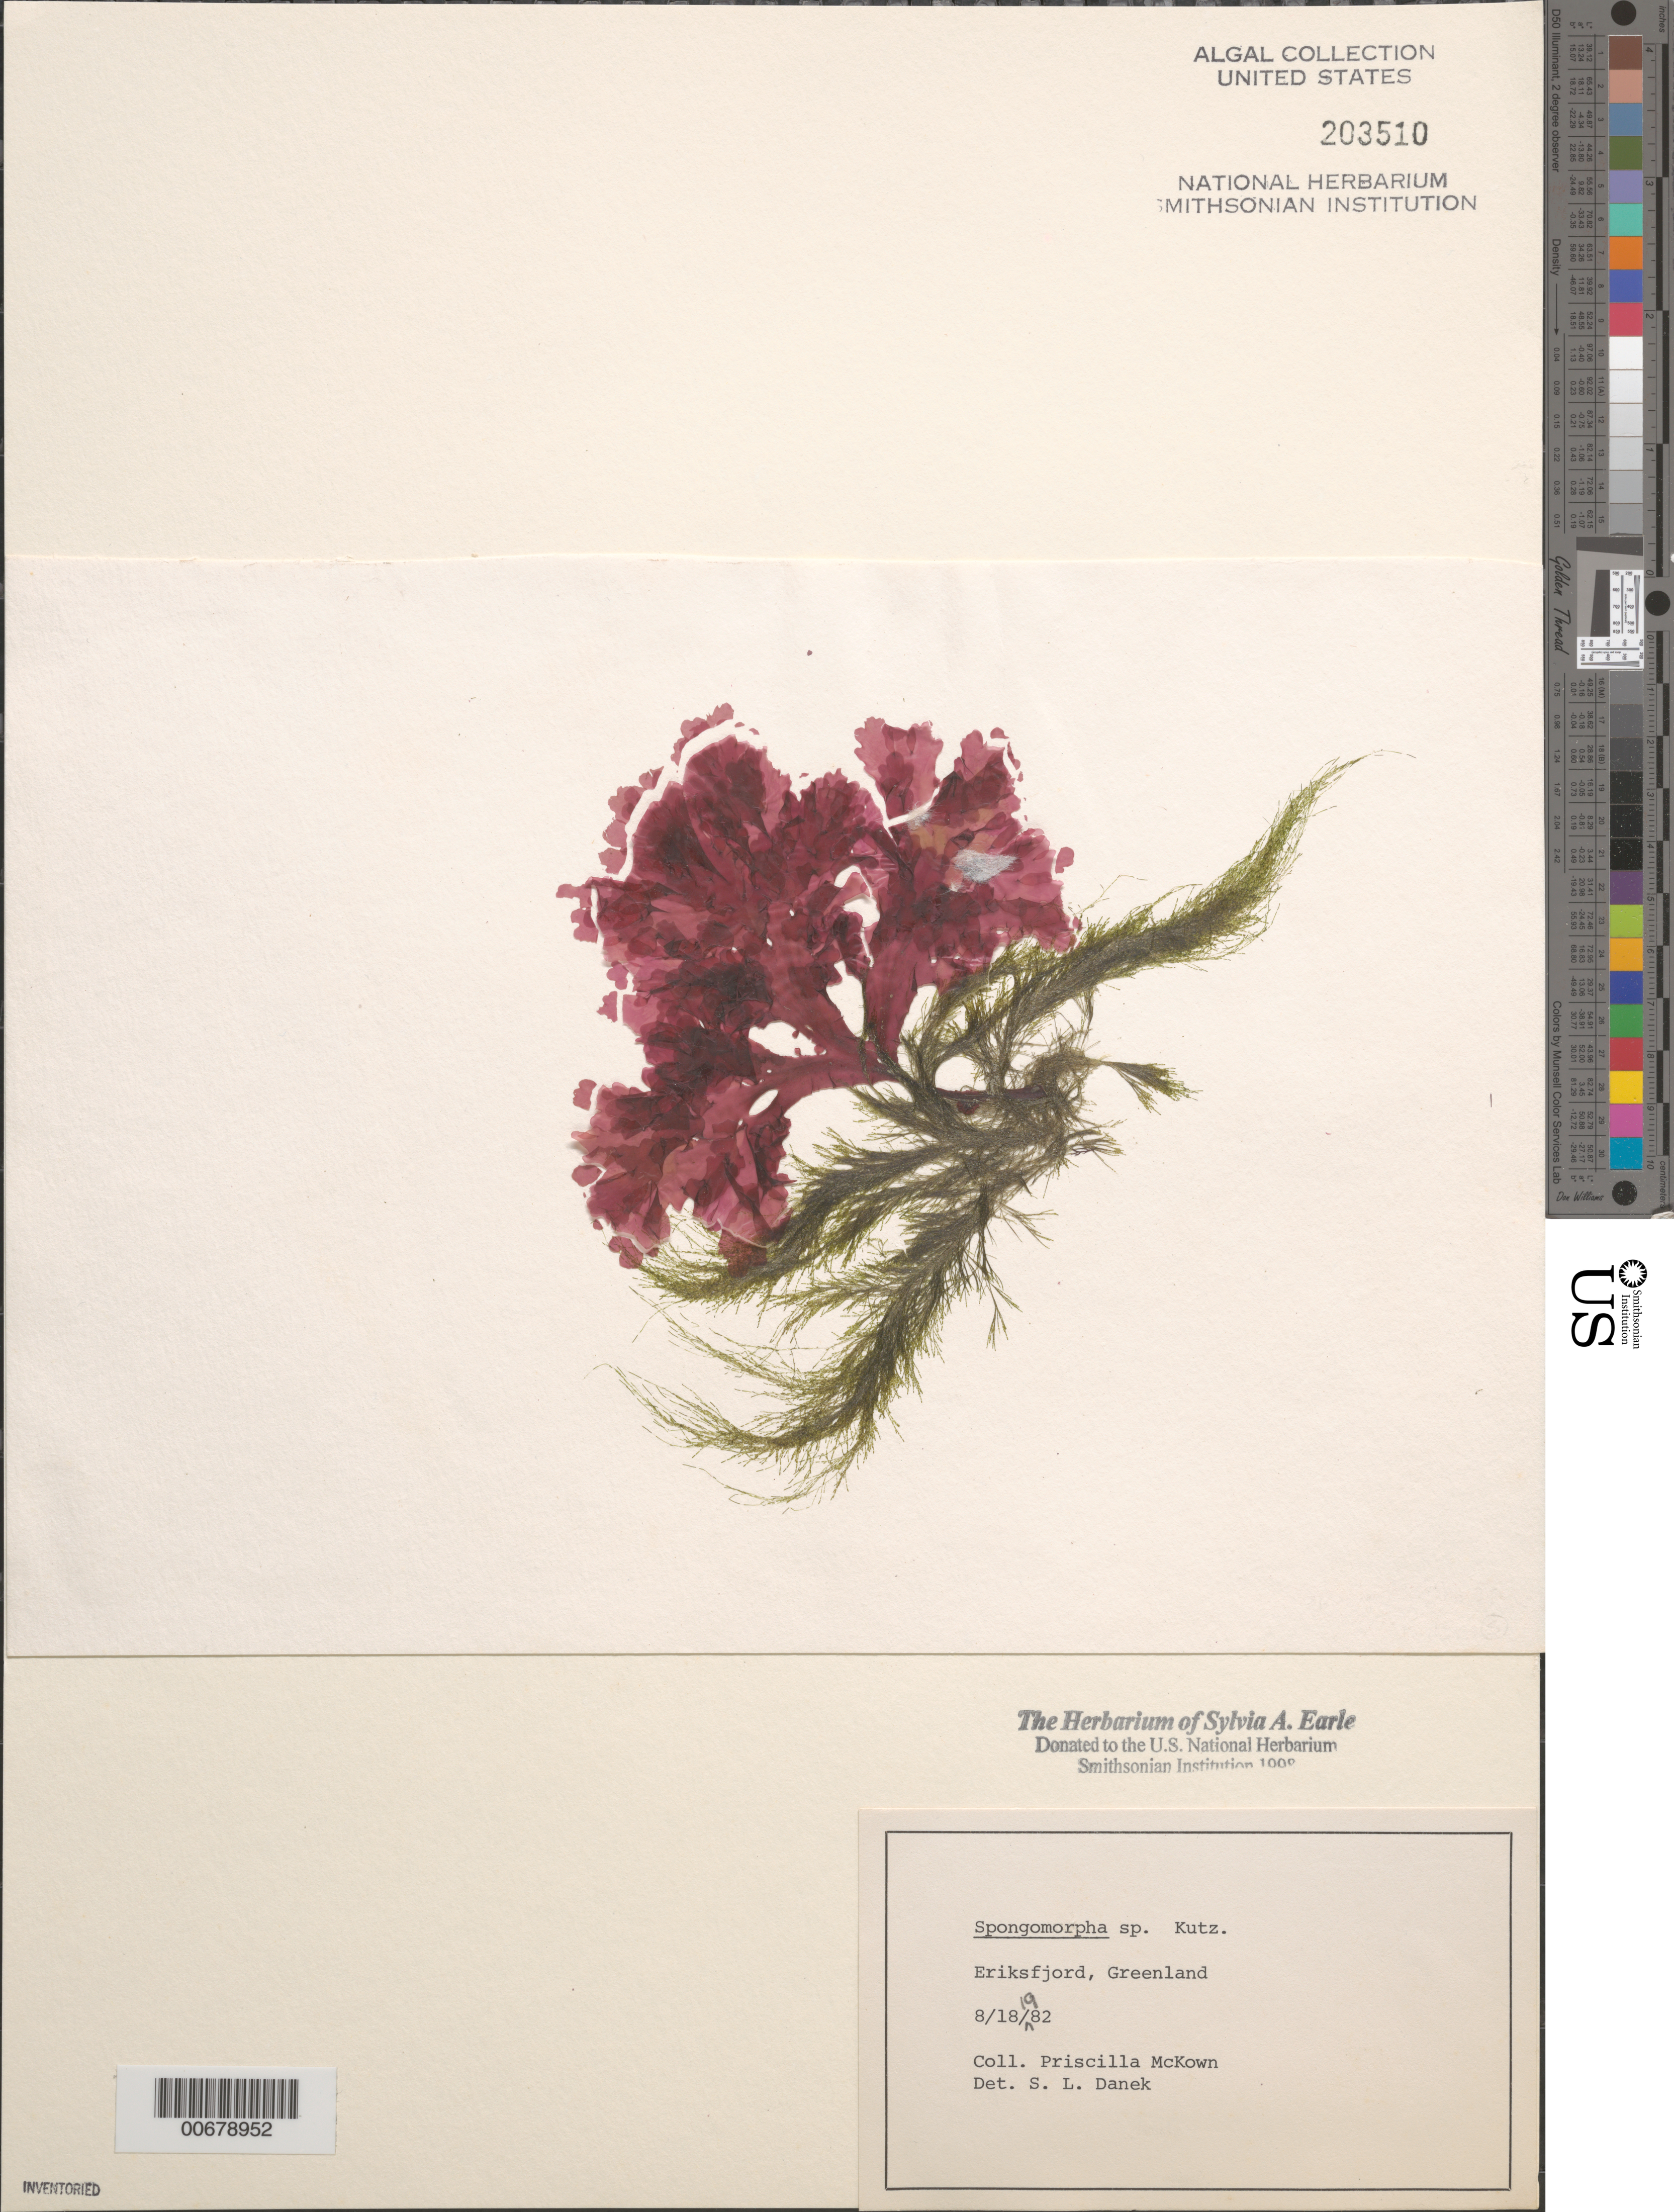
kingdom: Plantae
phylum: Chlorophyta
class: Ulvophyceae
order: Ulotrichales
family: Ulotrichaceae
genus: Spongomorpha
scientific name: Spongomorpha sp.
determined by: Danek, S. L.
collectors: P. McKown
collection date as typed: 18 Aug 1982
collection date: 1982-08-18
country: Greenland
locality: Eriksfjord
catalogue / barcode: US 203510